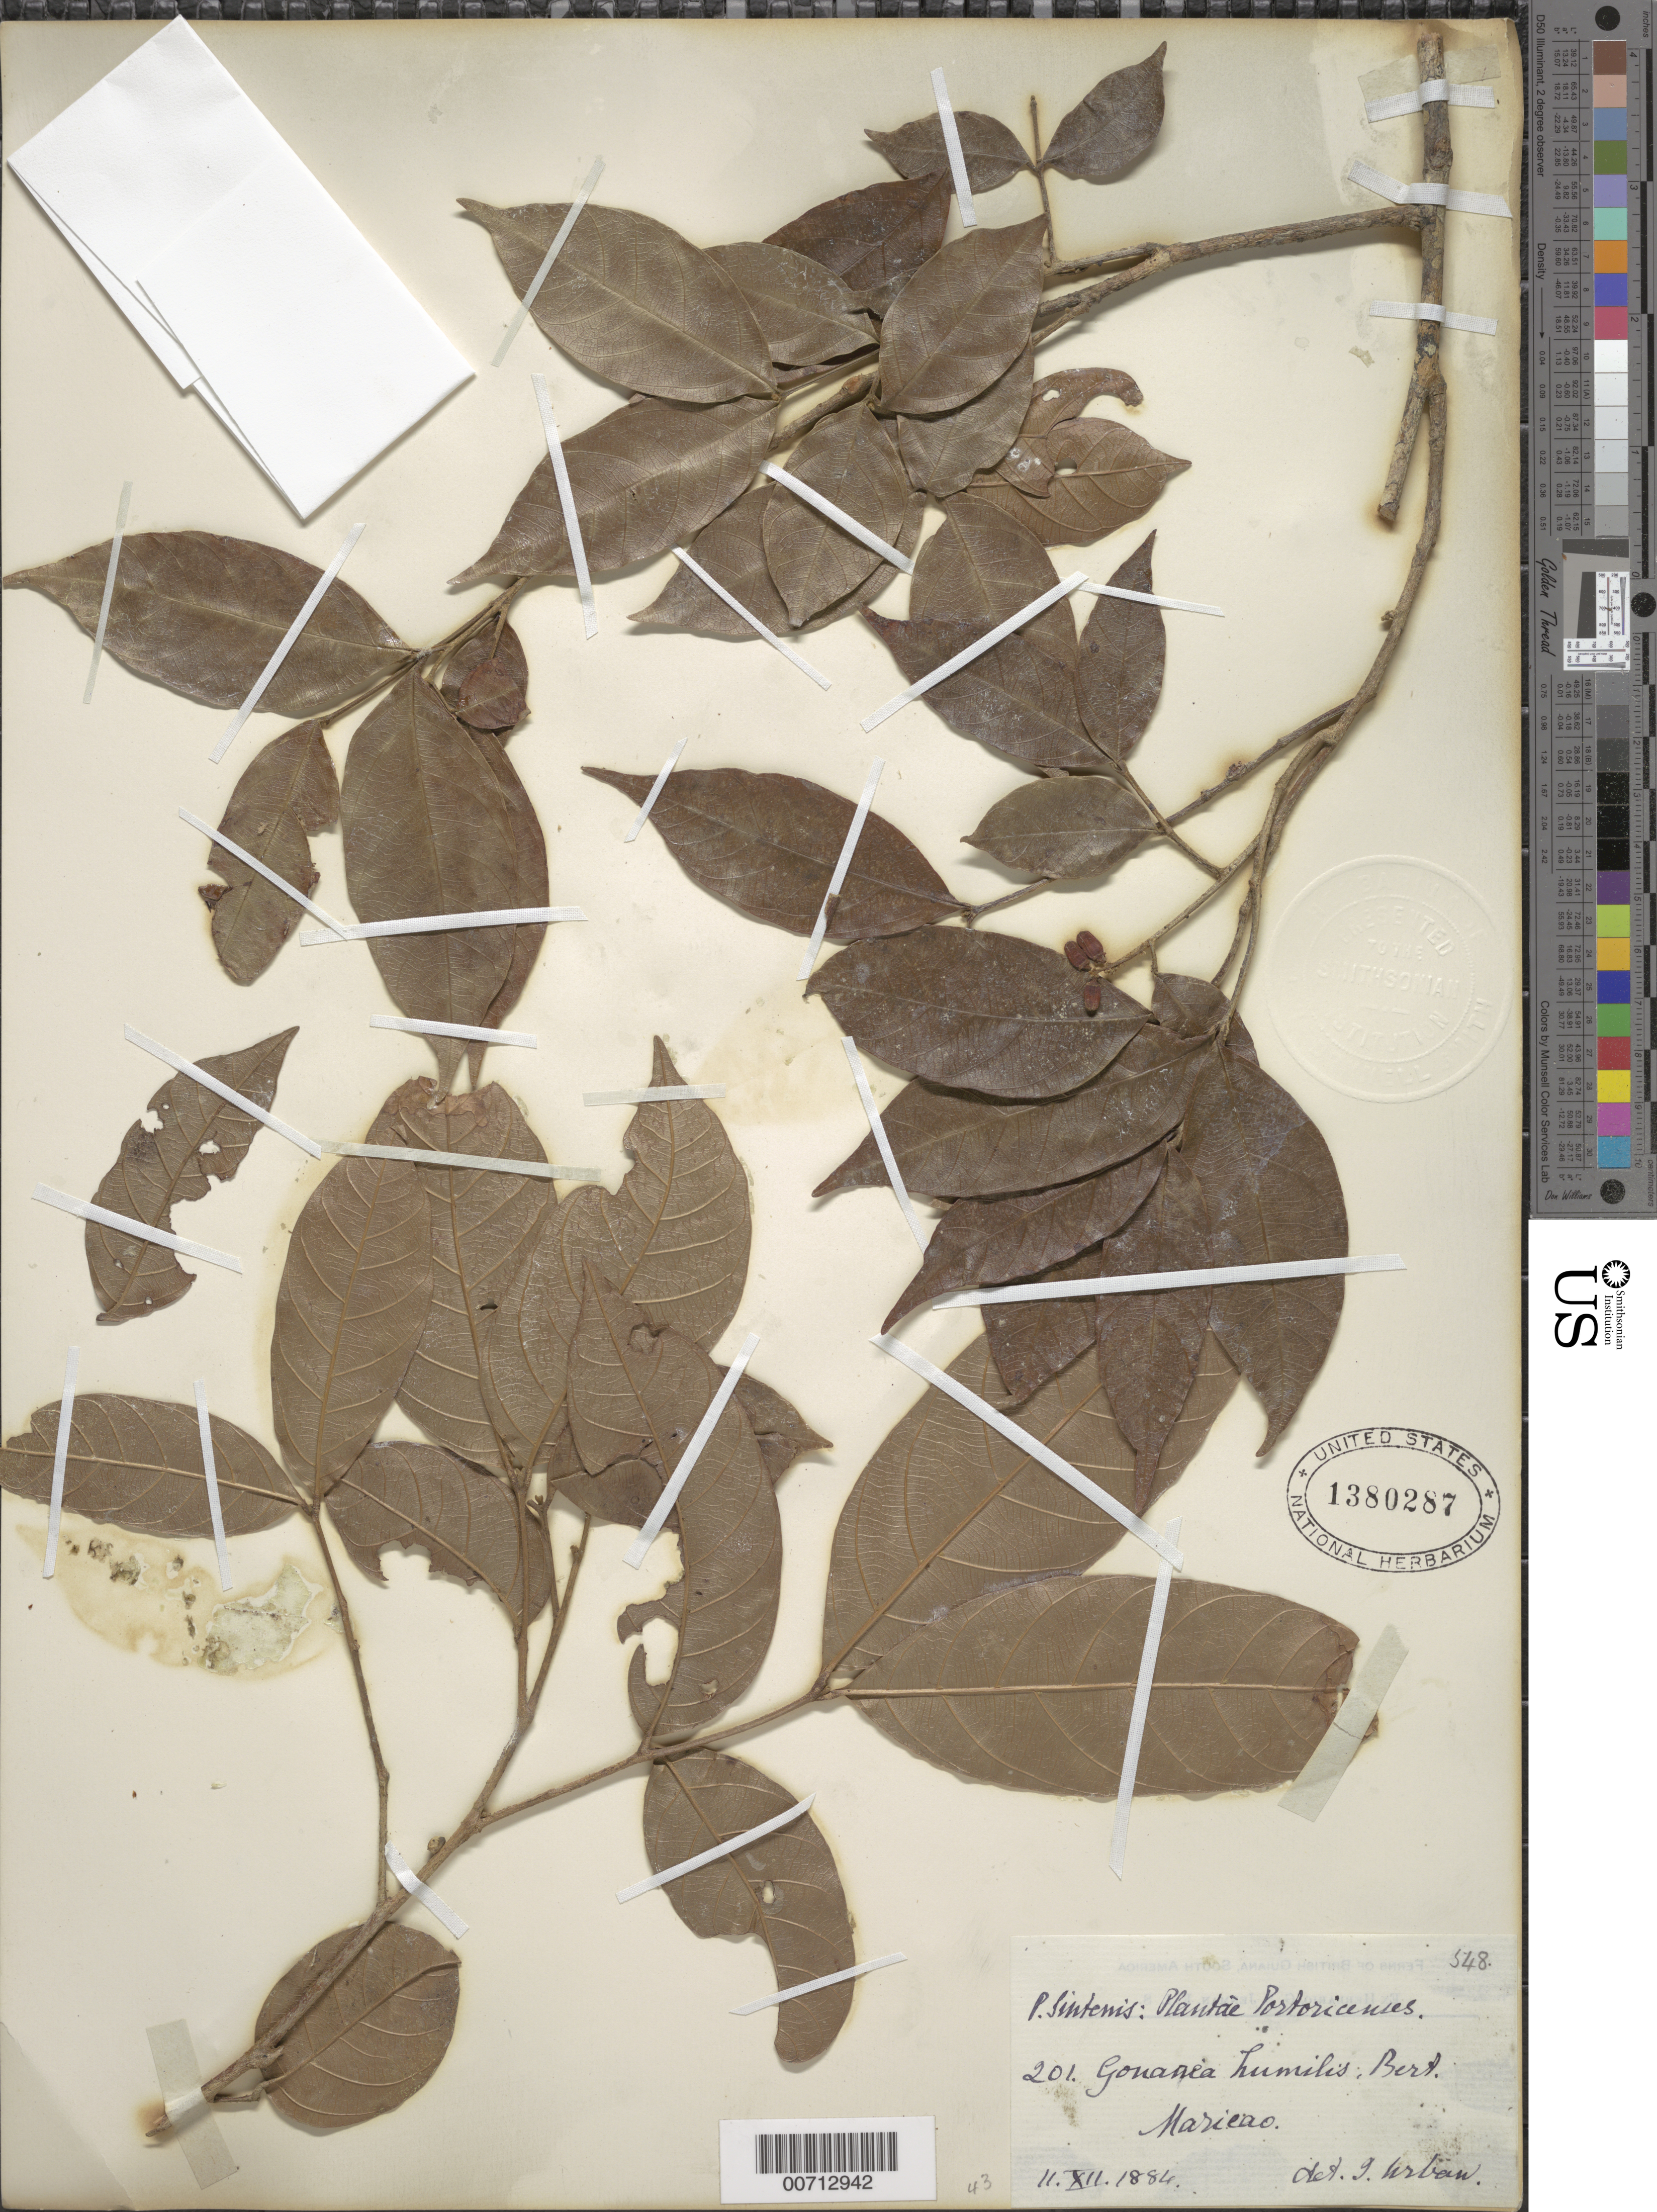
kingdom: Plantae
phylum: Tracheophyta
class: Magnoliopsida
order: Sapindales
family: Meliaceae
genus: Guarea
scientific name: Guarea humilis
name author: Bertero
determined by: Urban, Ignatz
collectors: P. Sintenis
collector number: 201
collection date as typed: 11 Dec 1886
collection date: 1886-12-11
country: Puerto Rico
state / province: Maricao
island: Greater Antilles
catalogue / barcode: US 1380287